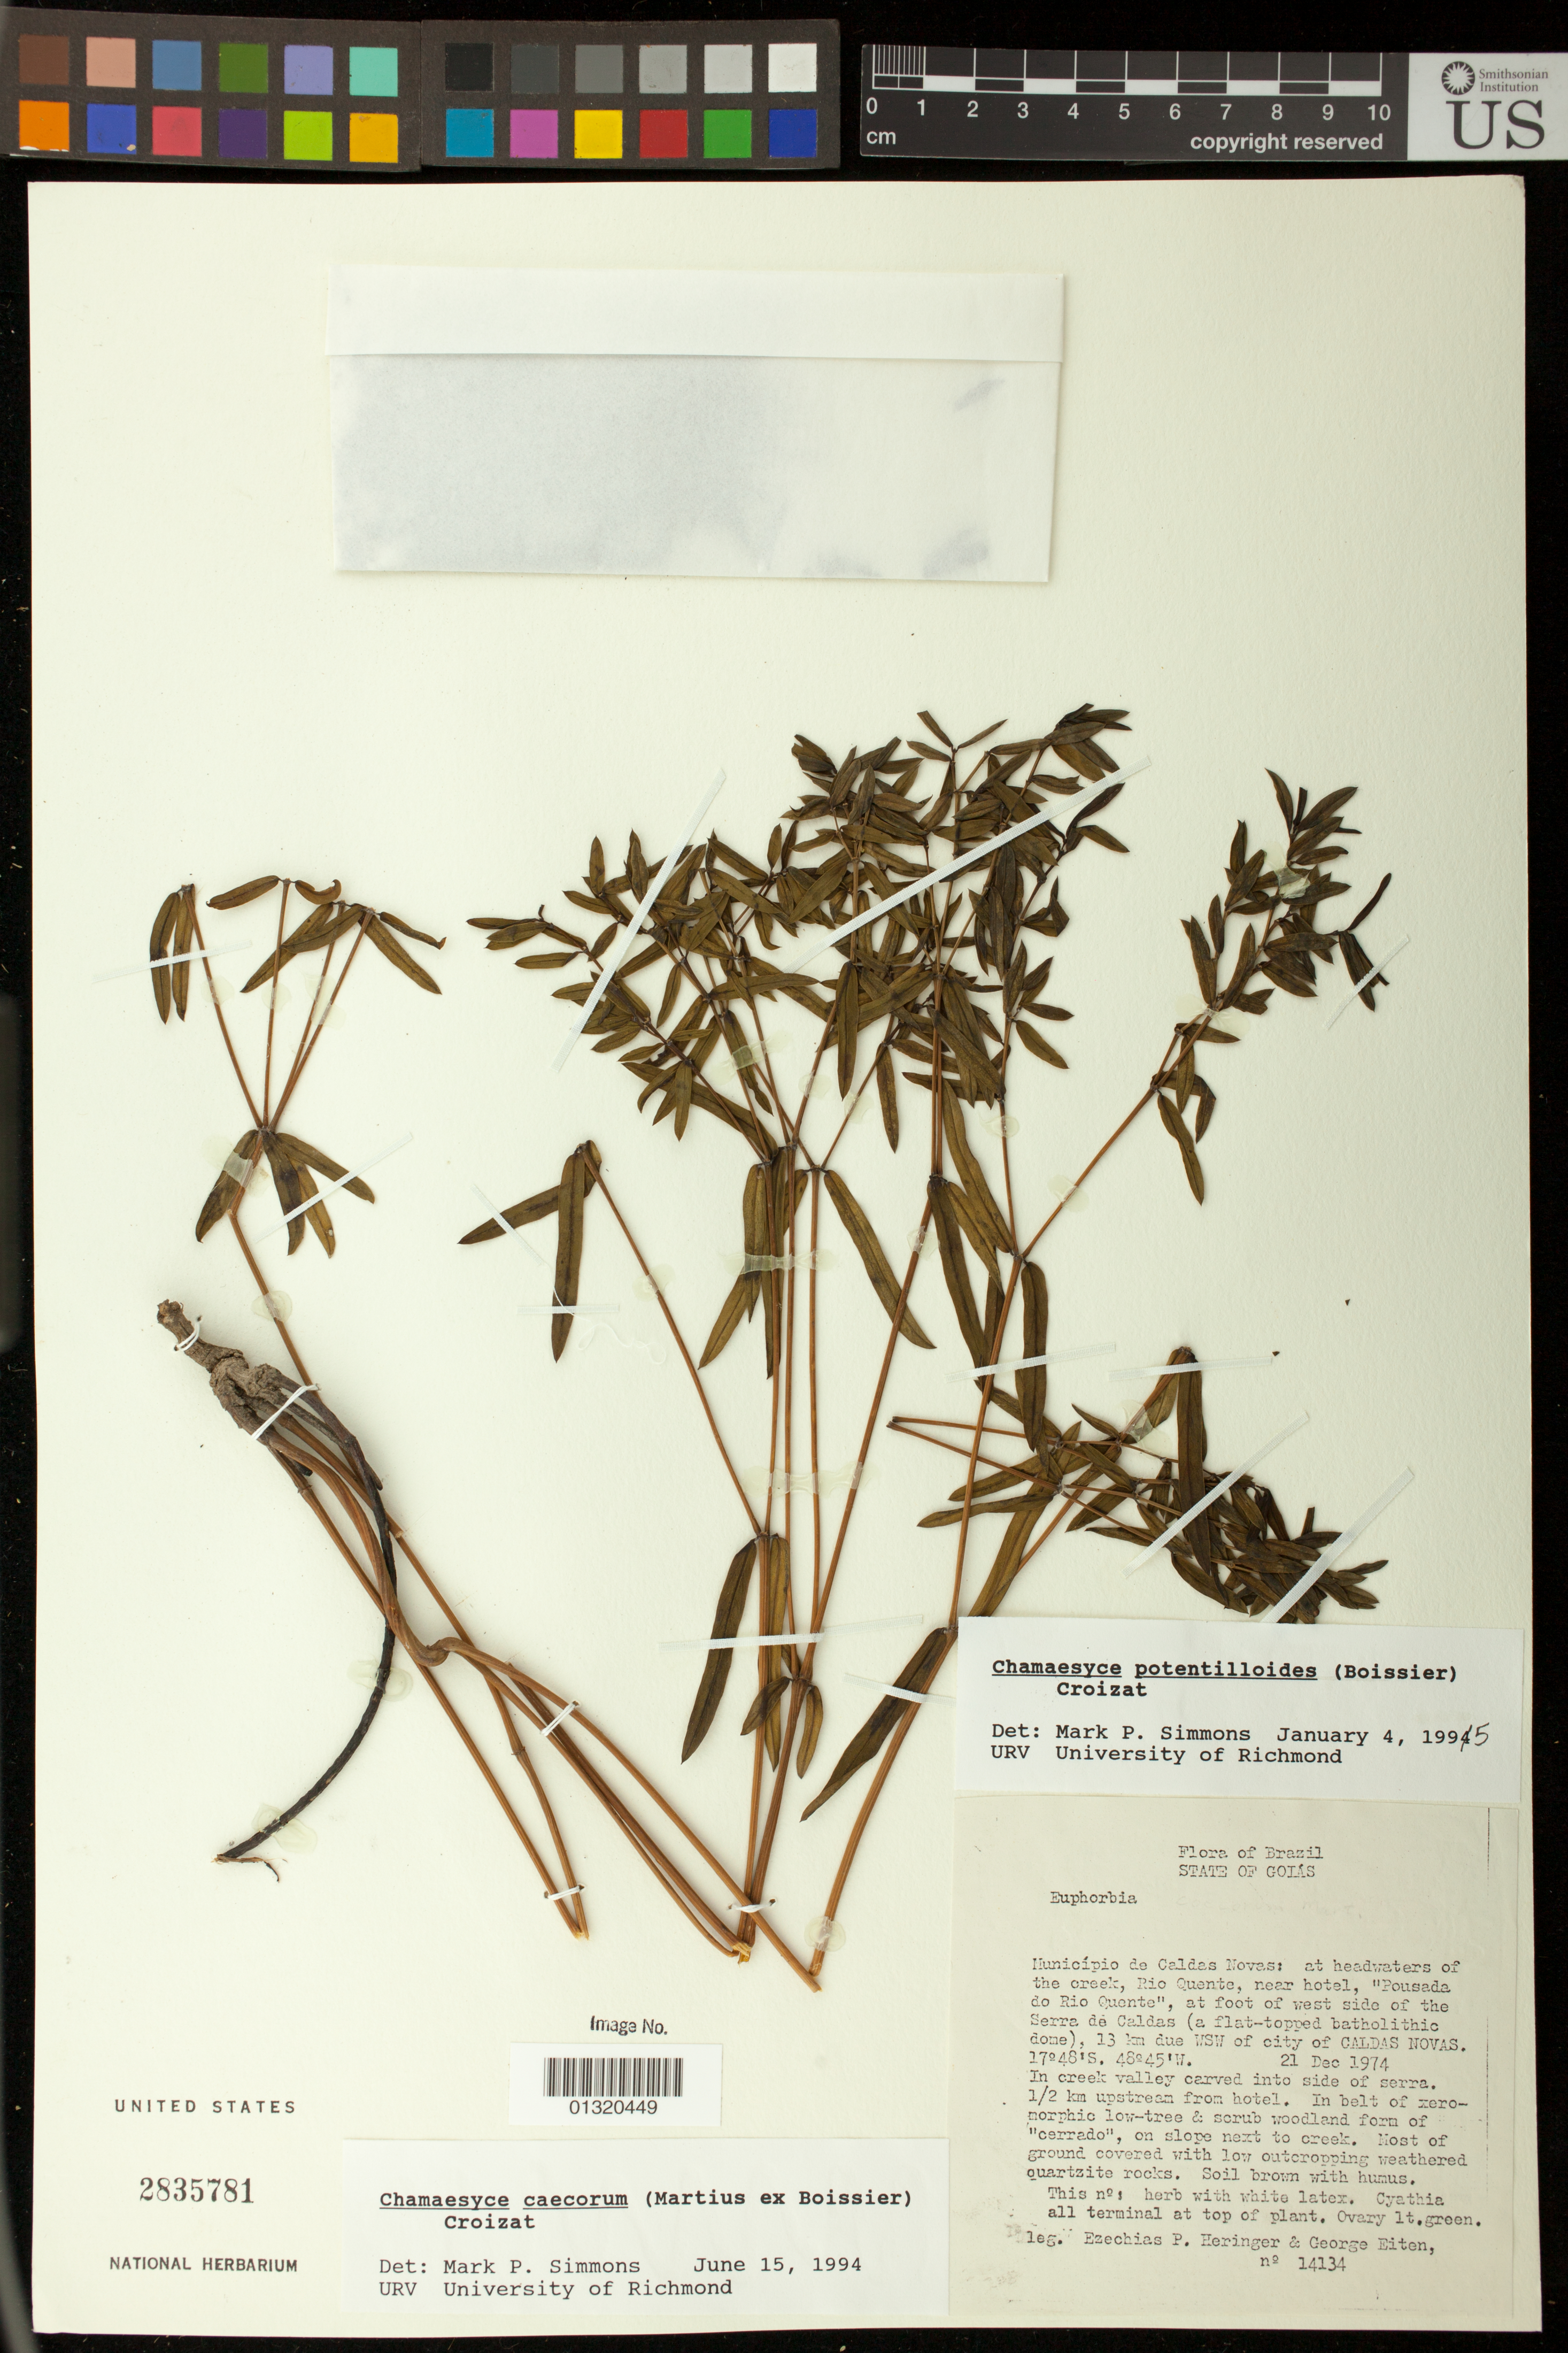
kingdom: Plantae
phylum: Tracheophyta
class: Magnoliopsida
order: Malpighiales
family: Euphorbiaceae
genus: Euphorbia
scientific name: Euphorbia potentilloides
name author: Boiss.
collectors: E. P. Heringer & G. Eiten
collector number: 14134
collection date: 1974-12-21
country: Brazil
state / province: Goiás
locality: Municipio de Caldas Novas: at headwaters of the creek, Rio Quente, near hotel, "Pousada do Rio Quente", at foot of west side of the Serra de Caldas, 13 km due WSW of city of CALDAS NOVAS.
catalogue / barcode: US 2835781